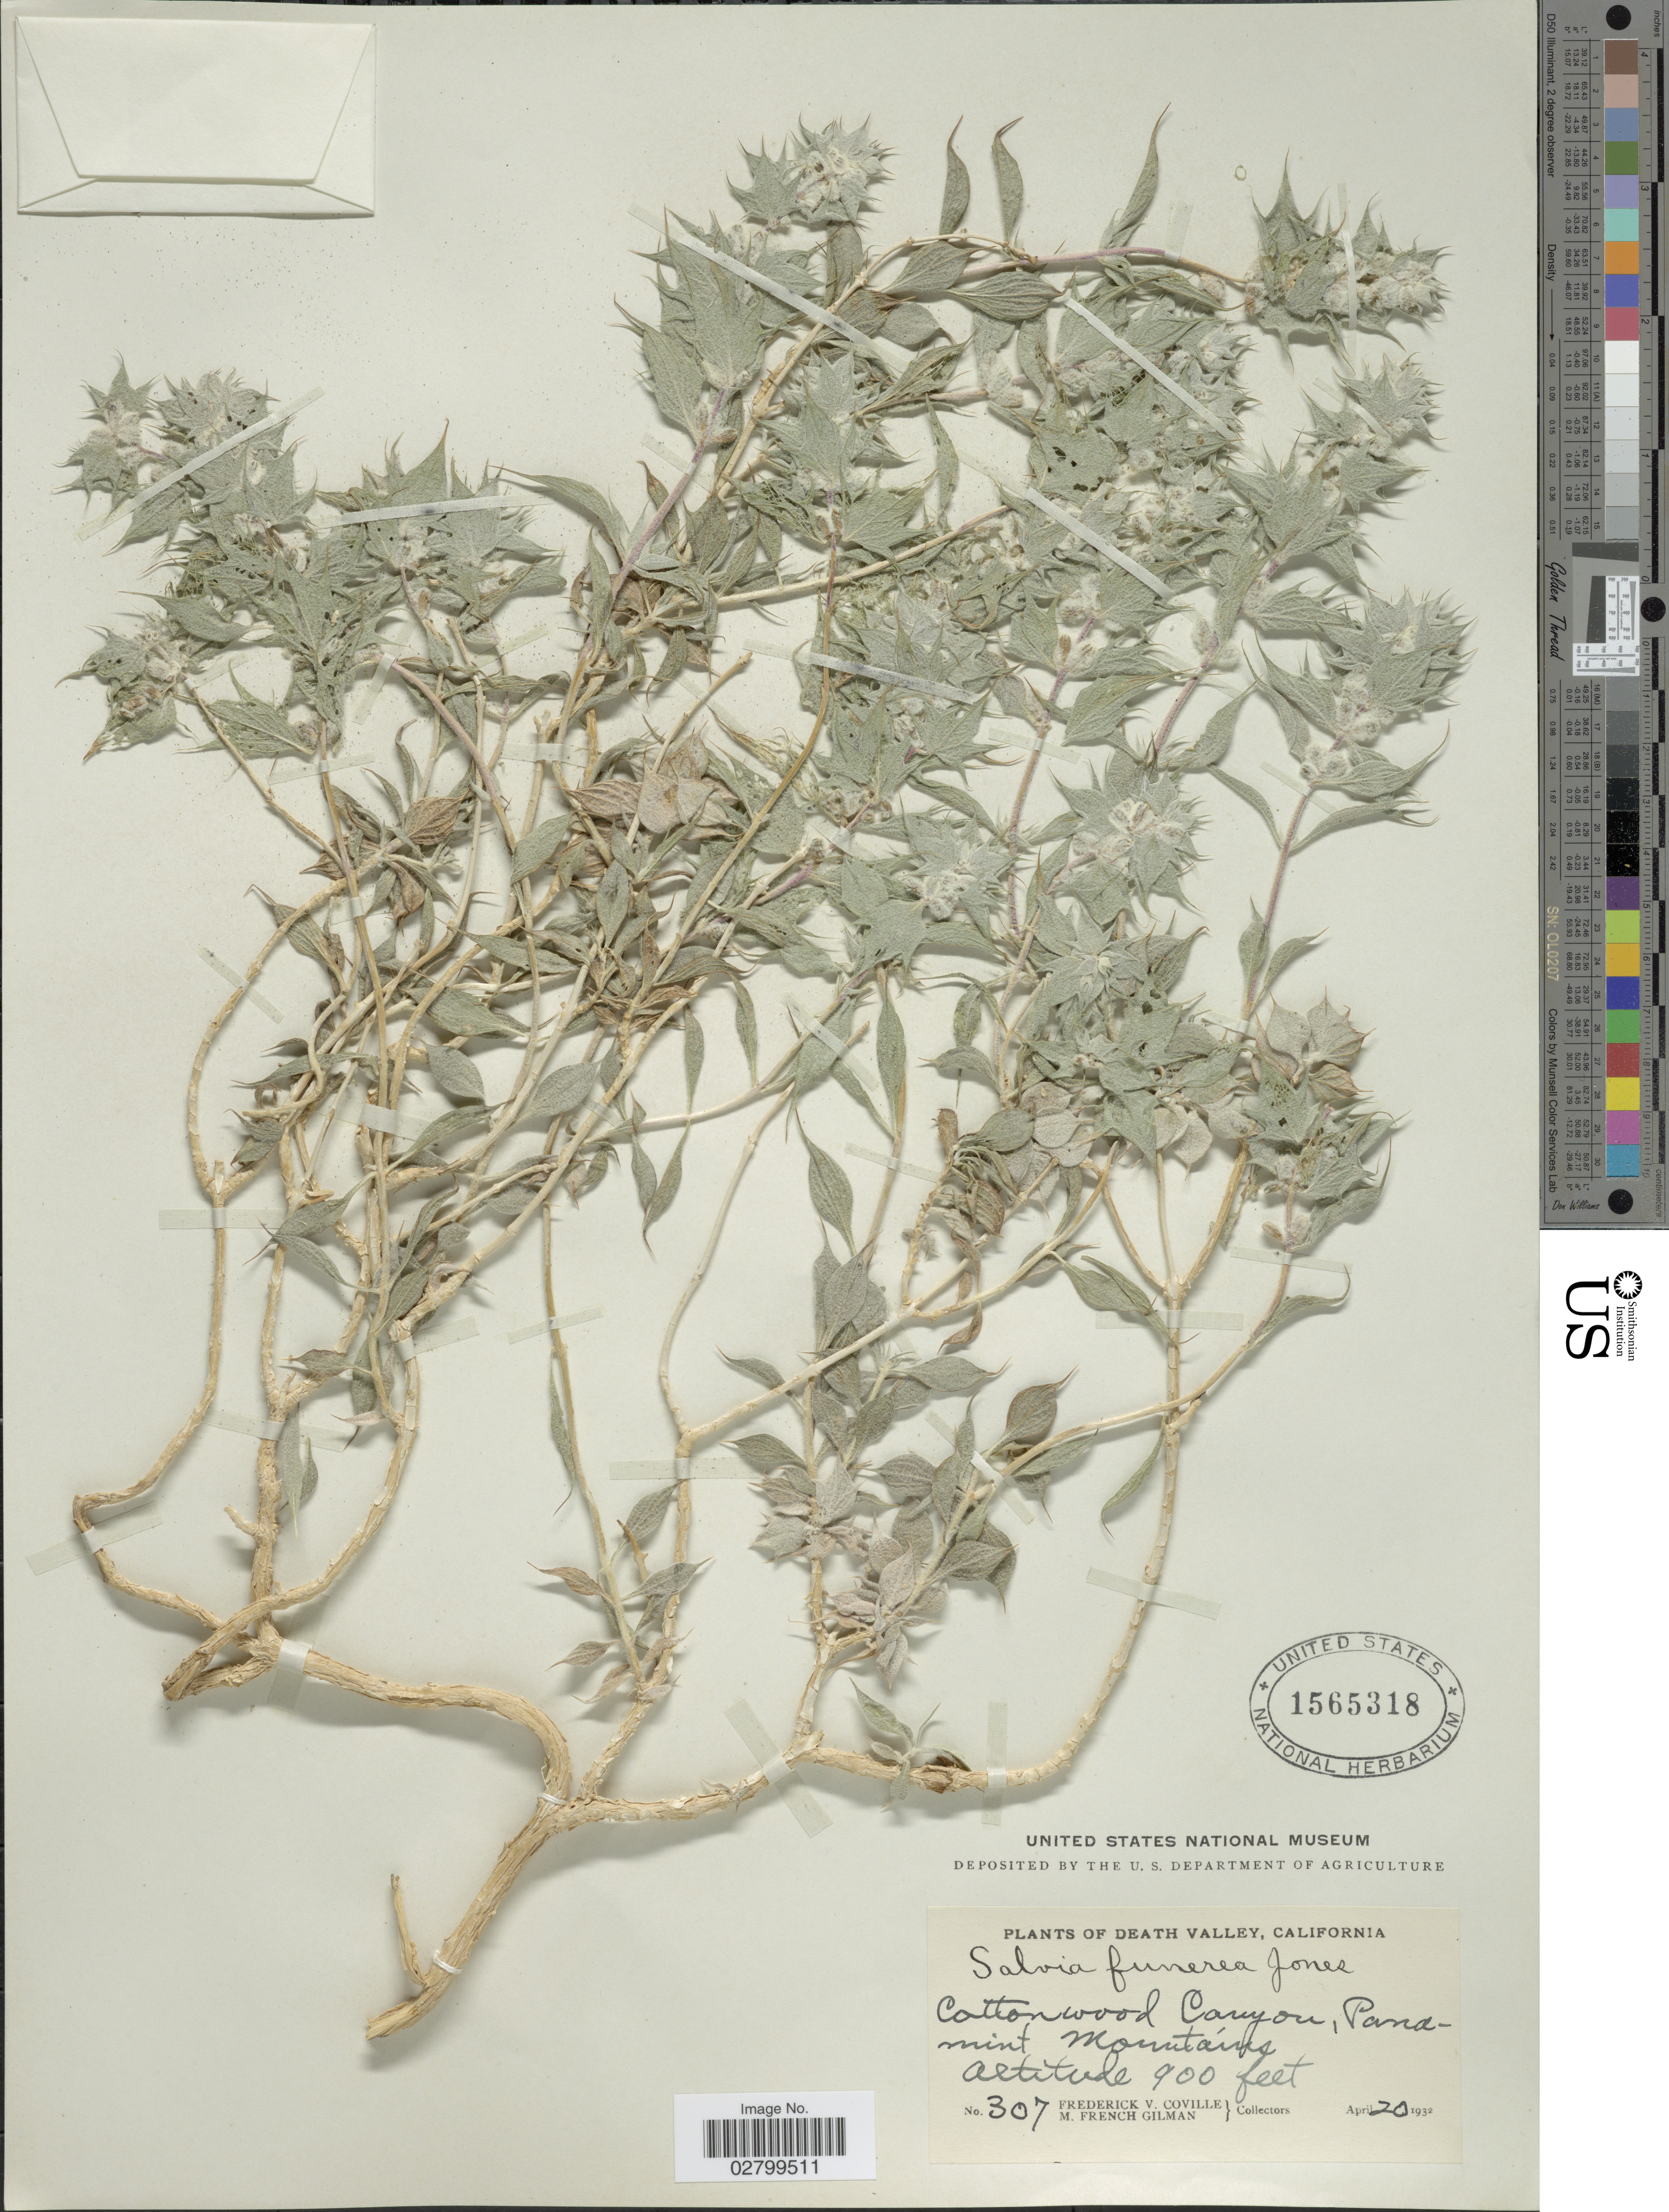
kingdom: Plantae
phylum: Tracheophyta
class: Magnoliopsida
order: Lamiales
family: Lamiaceae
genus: Salvia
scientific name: Salvia funerea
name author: M.E. Jones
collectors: F. V. Coville & M. F. Gilman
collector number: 307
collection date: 1932-04-20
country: United States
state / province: California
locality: Cottonwood Canyon, Panamint Mountains.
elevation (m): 274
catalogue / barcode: US 1565318